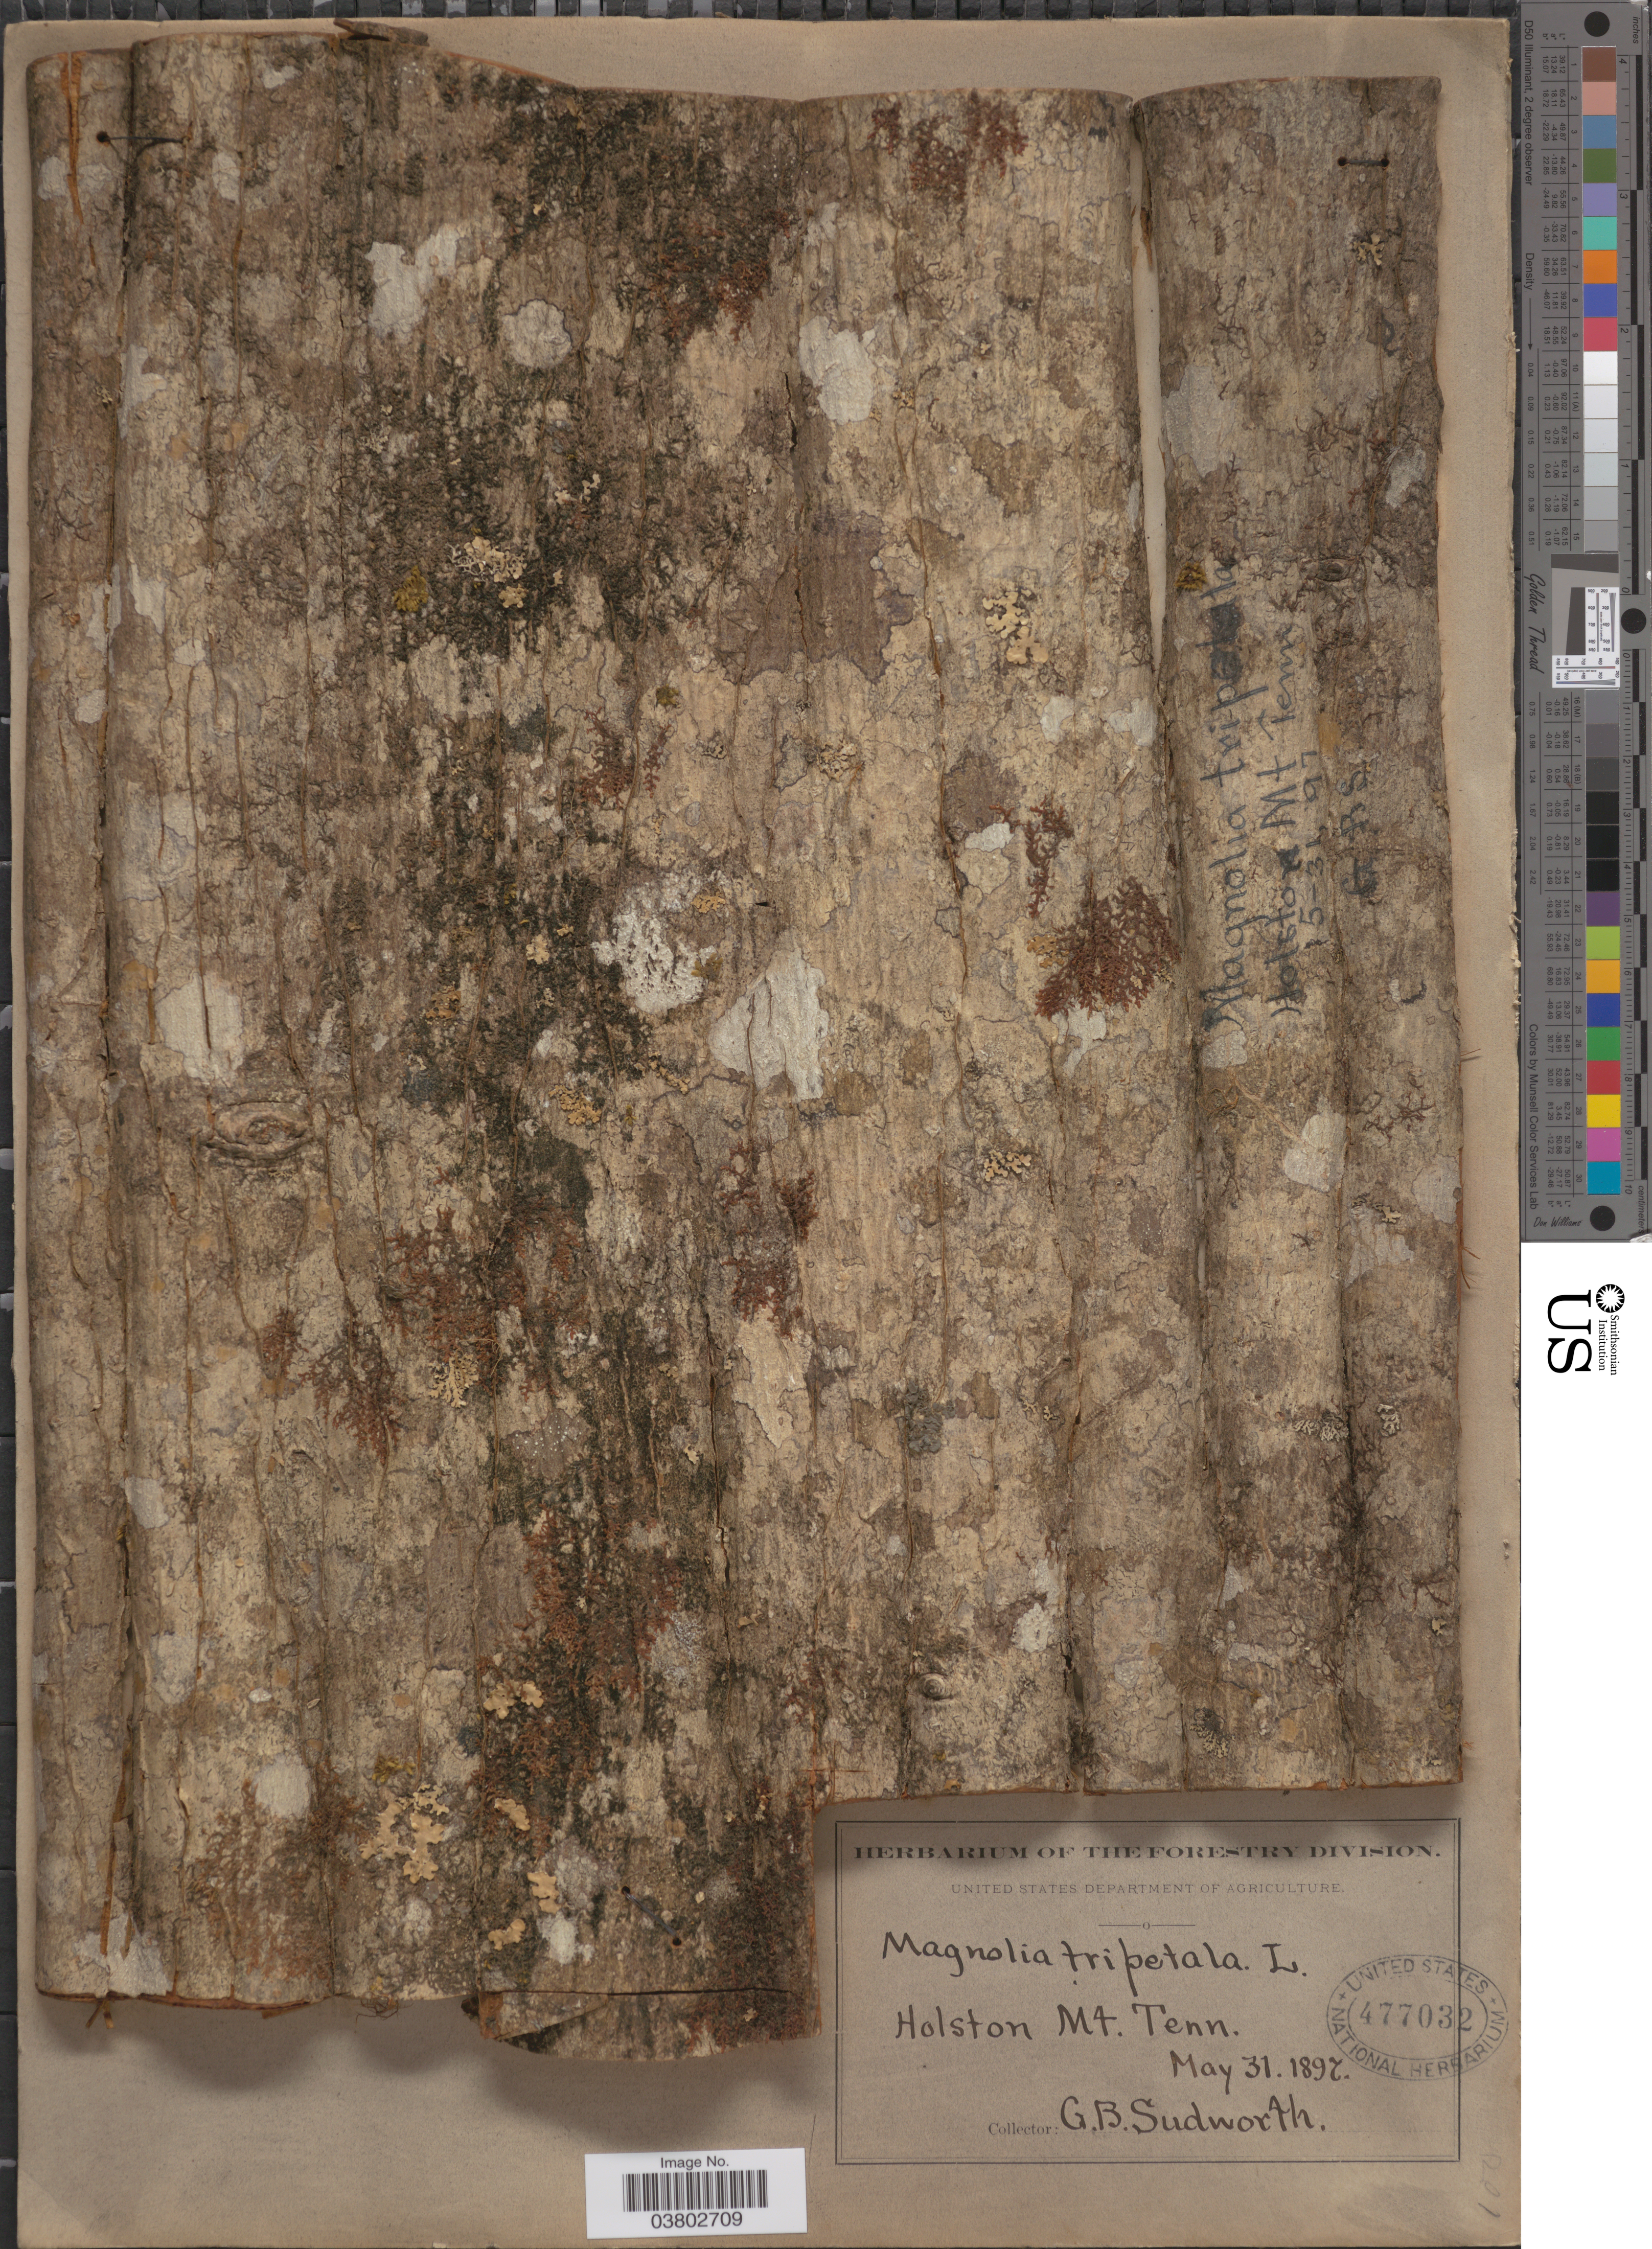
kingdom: Plantae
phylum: Tracheophyta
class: Magnoliopsida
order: Magnoliales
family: Magnoliaceae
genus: Magnolia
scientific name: Magnolia tripetala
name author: L.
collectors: G. B. Sudworth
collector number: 100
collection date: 1897-05-31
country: United States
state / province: Tennessee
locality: Holston Mt.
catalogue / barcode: US 477032